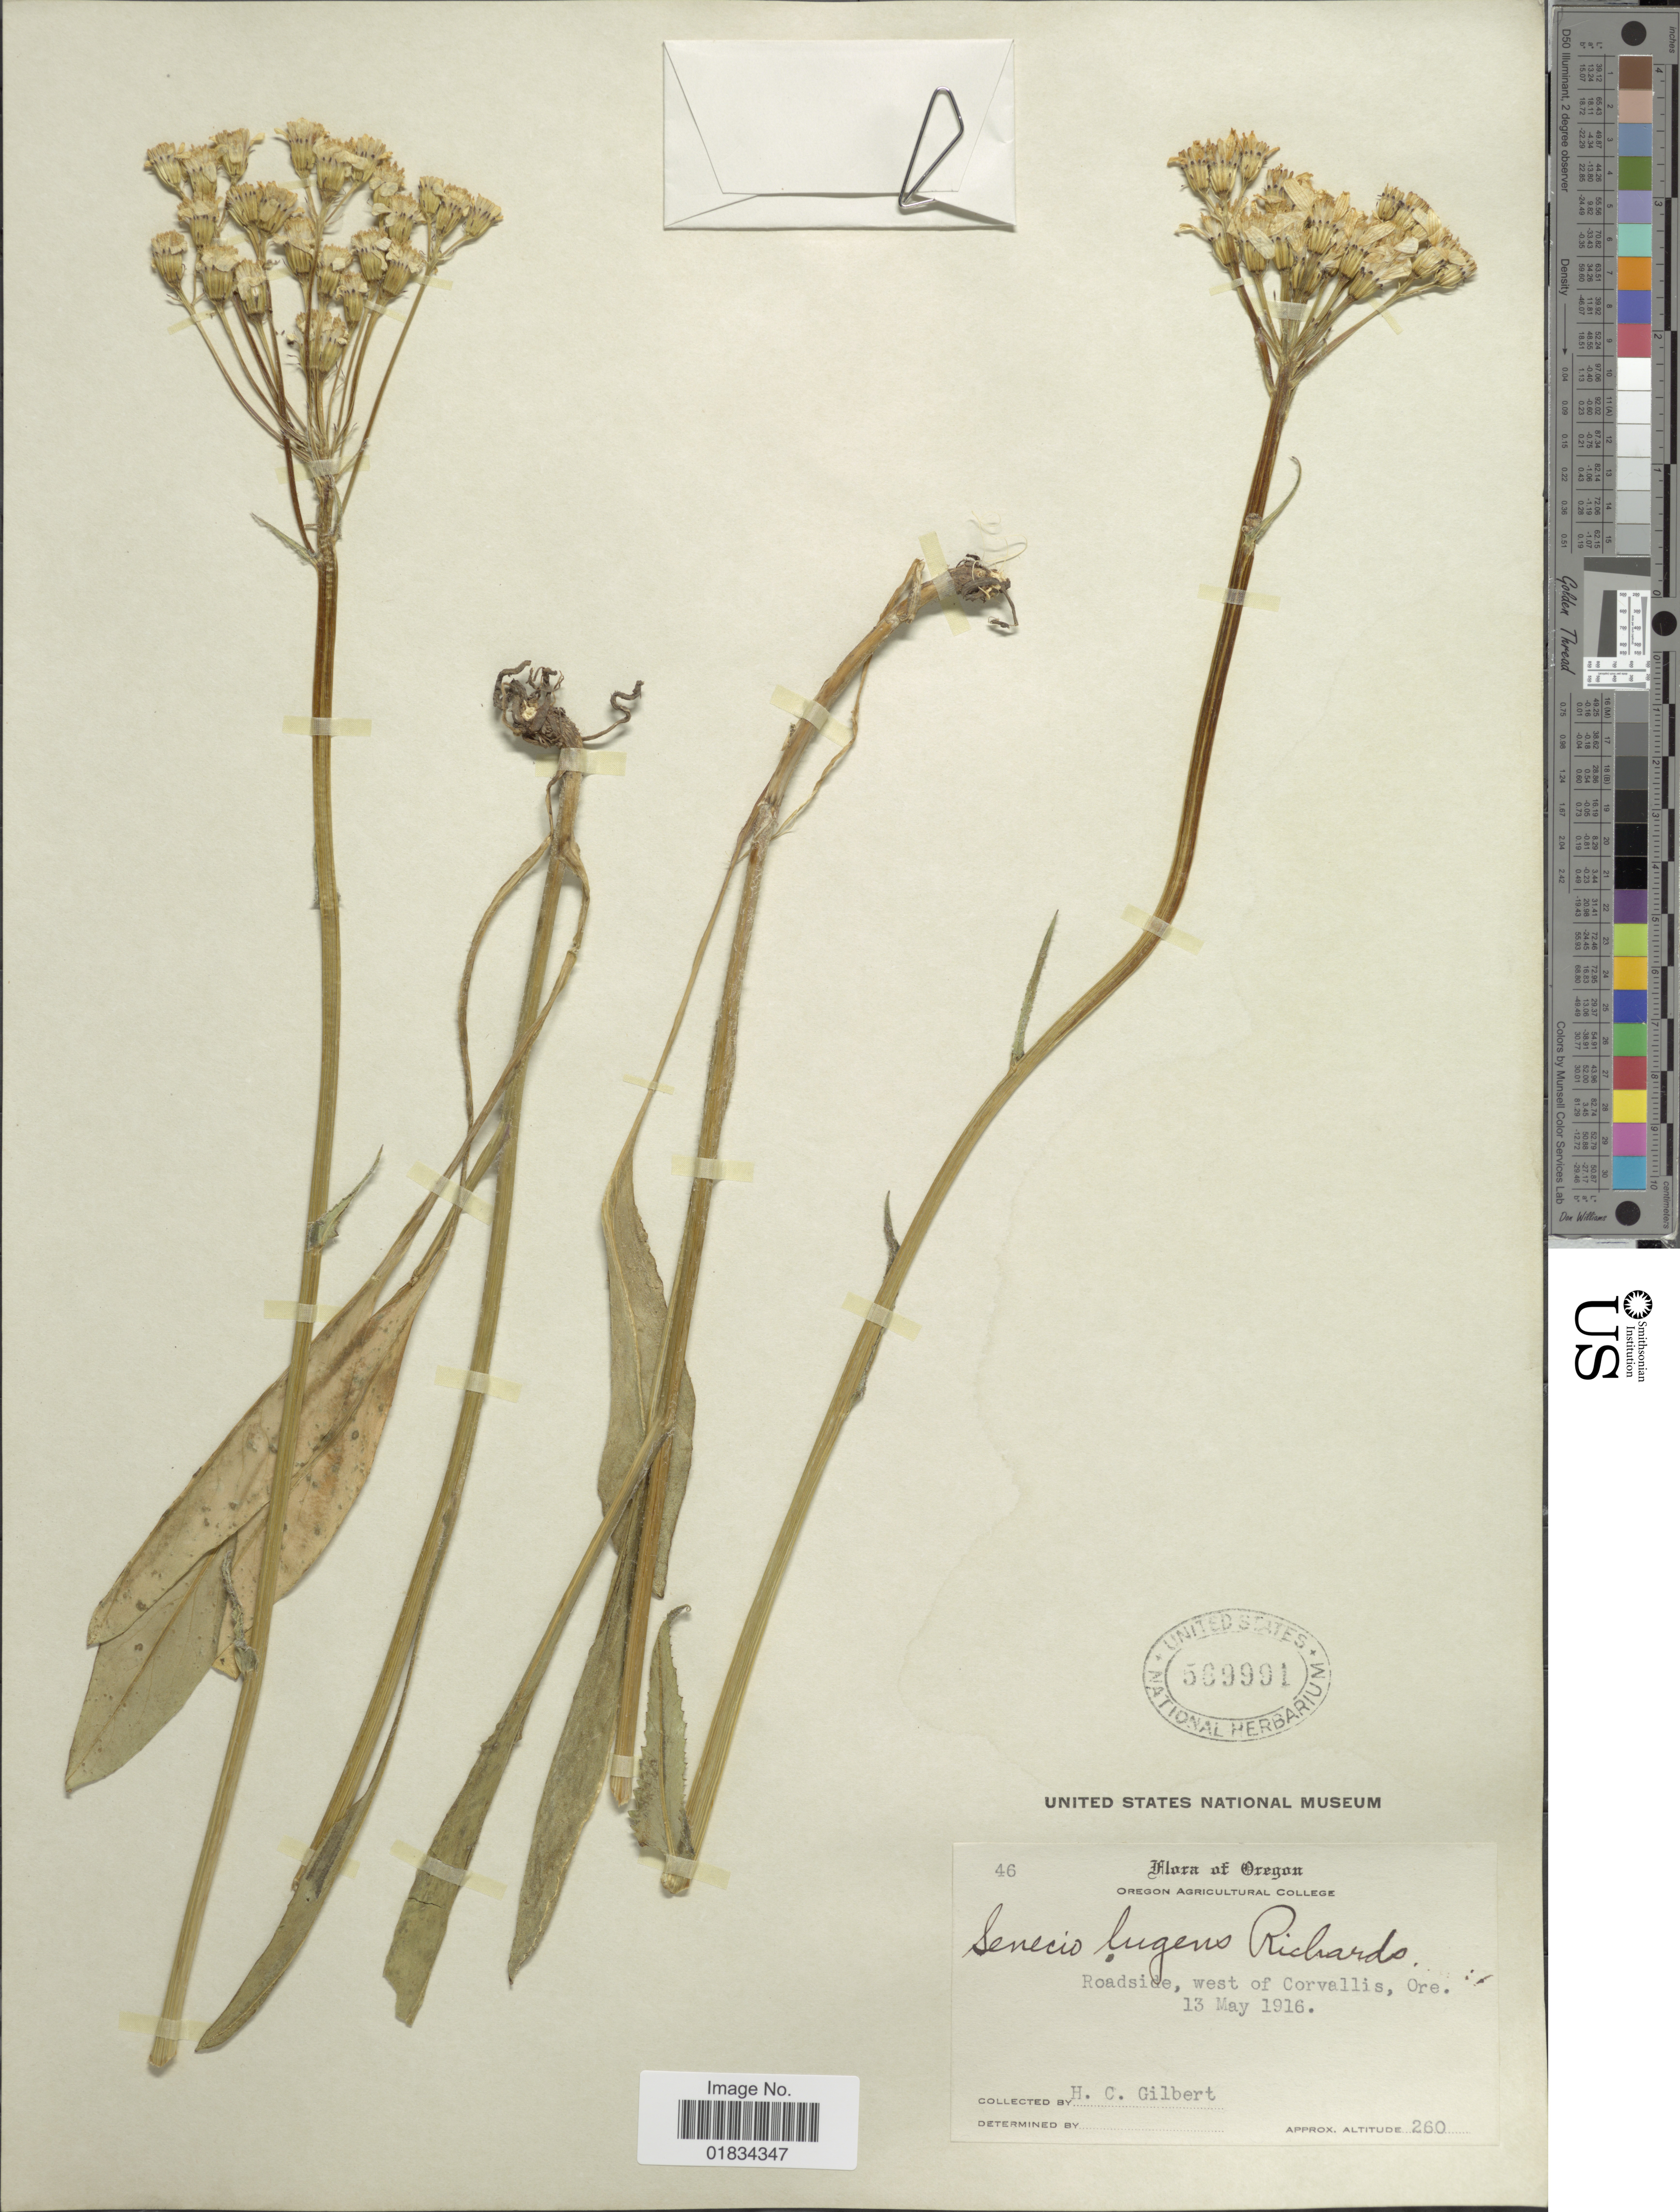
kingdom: Plantae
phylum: Tracheophyta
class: Magnoliopsida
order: Asterales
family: Asteraceae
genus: Senecio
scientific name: Senecio integerrimus var. ochroleucus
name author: (A. Gray) Cronq.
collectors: H. Gilbert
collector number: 46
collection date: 1916-05-13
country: United States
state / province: Oregon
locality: Roadside , west of Corvallis, Ore.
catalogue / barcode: US 569991